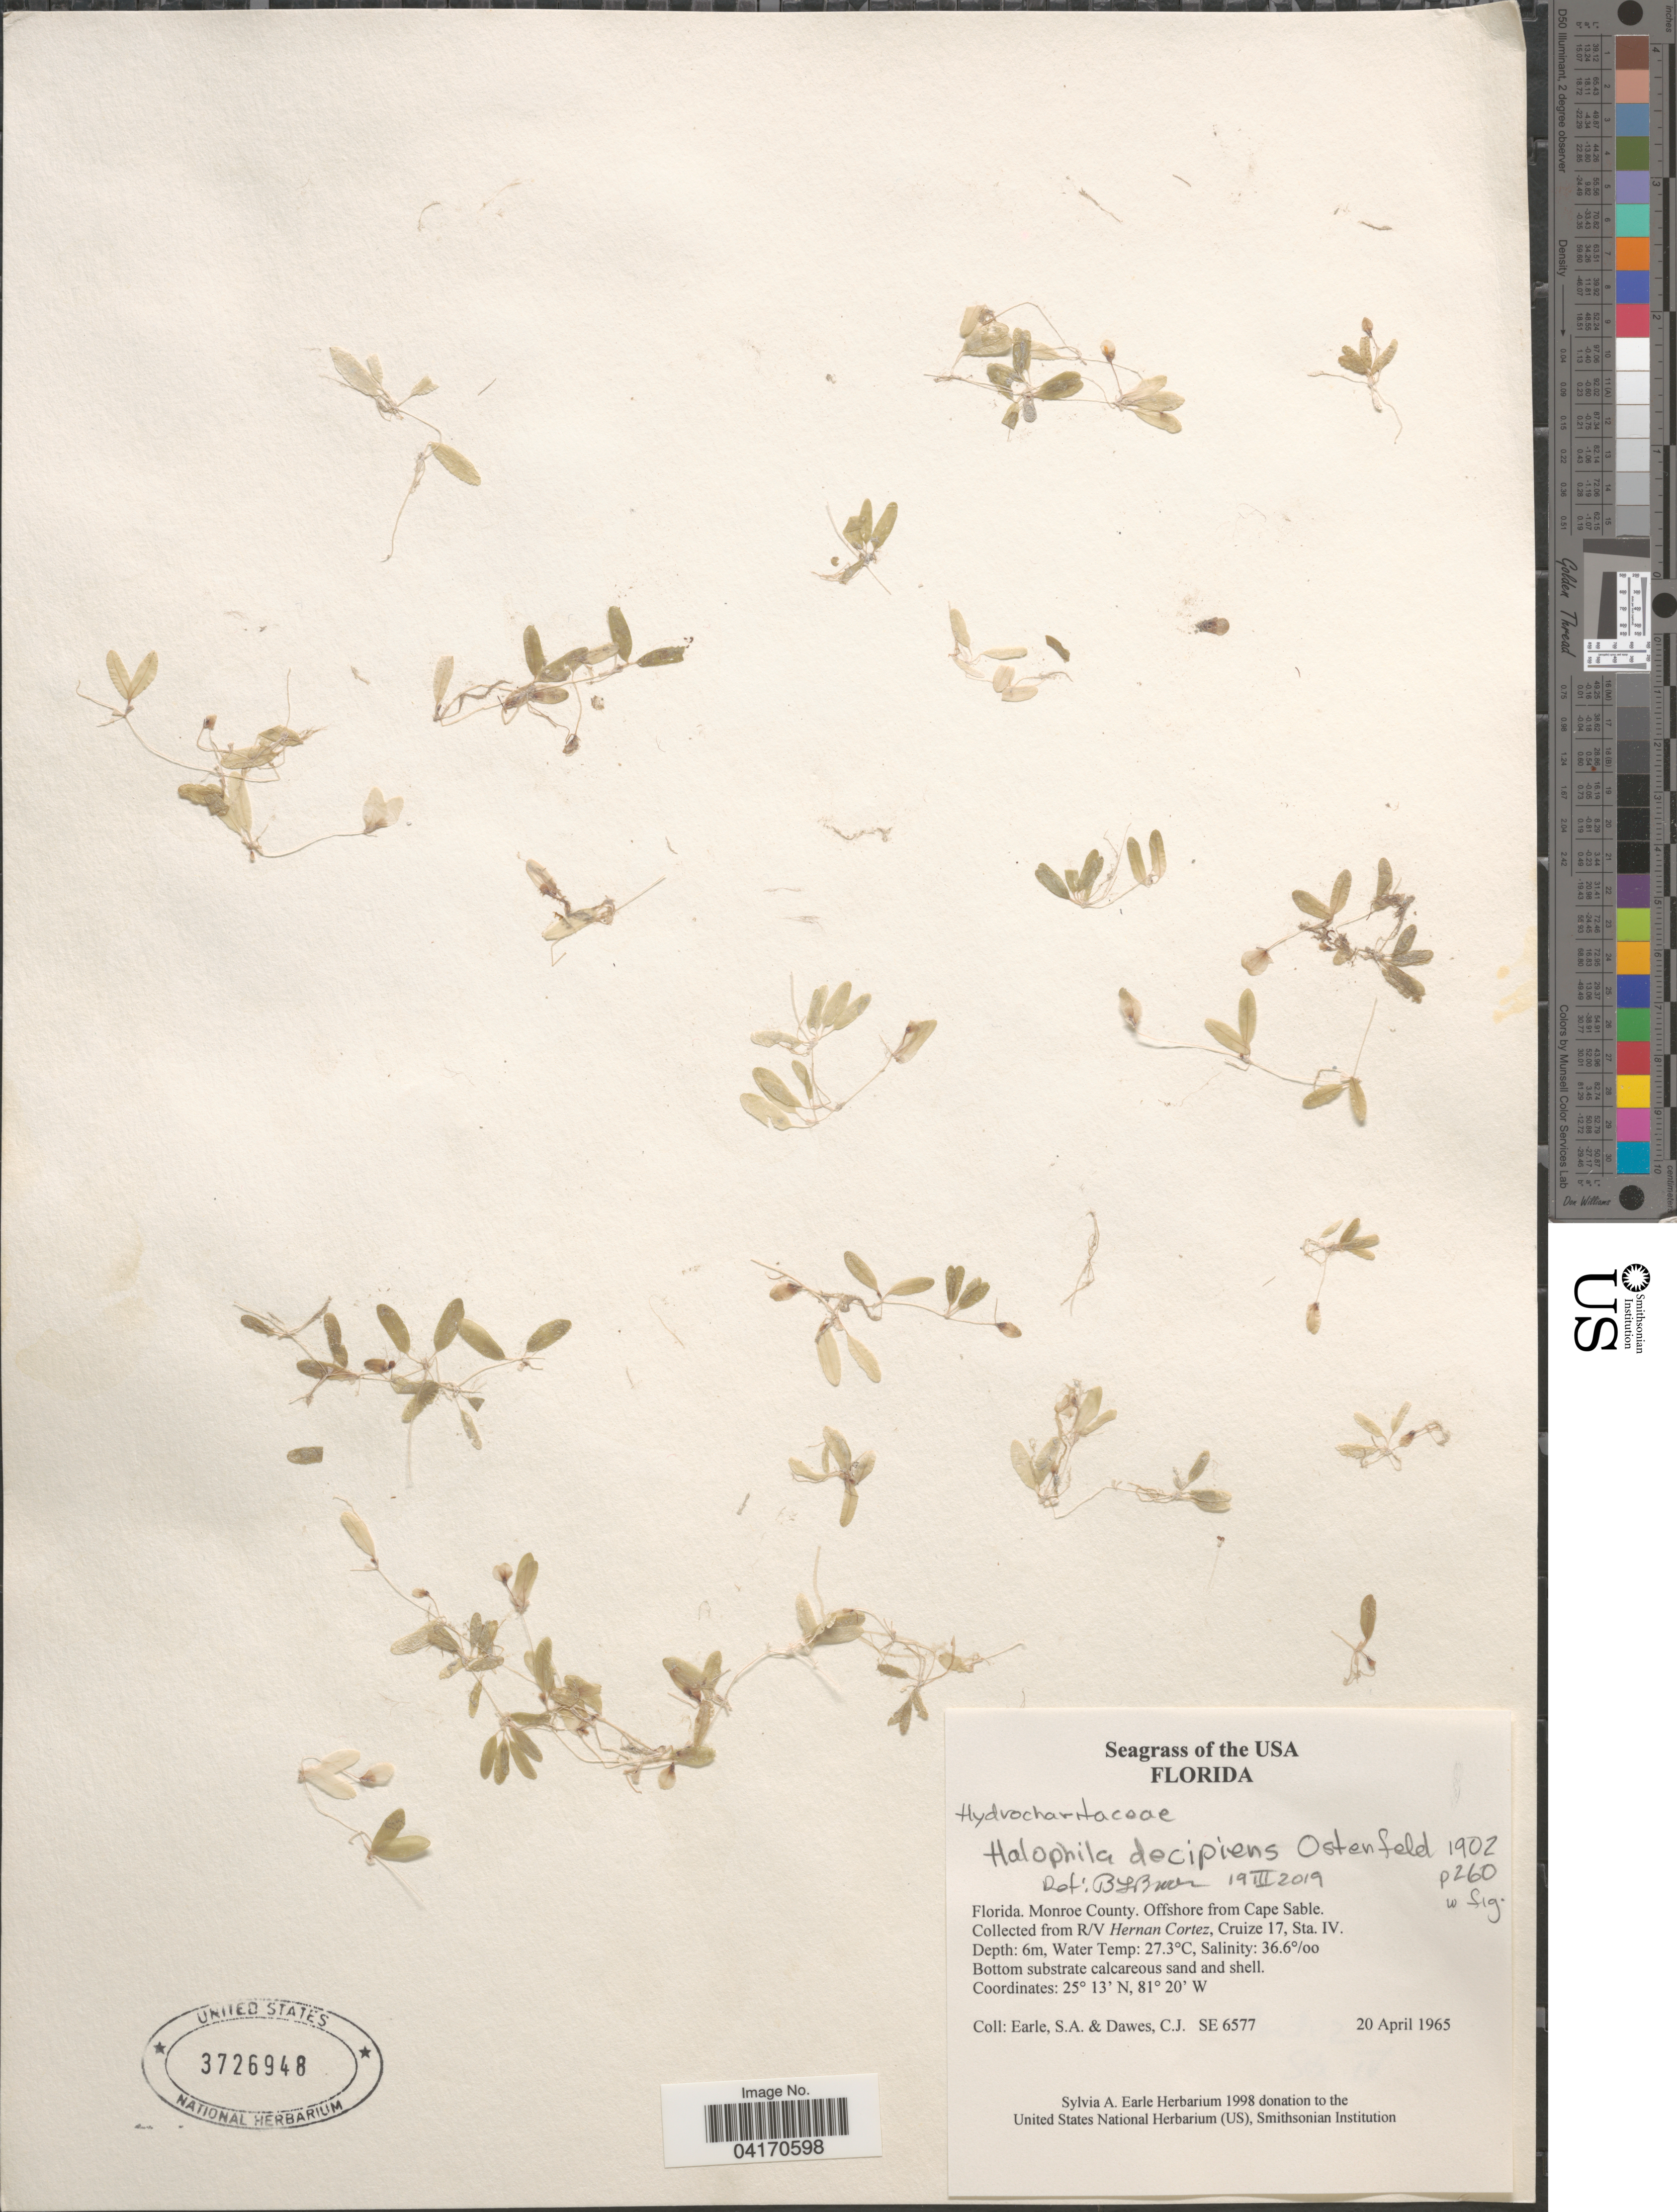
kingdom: Plantae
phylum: Tracheophyta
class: Liliopsida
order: Alismatales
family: Hydrocharitaceae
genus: Halophila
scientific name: Halophila decipiens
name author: Ostenf.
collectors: S. A. Earle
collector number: SE 6577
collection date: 1965-04-20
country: United States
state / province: Florida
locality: Monroe County. Offshore from Cape Sable. From R/V Hernan Cortez, Cruize 17, Sta. IV.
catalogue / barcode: US 3726948